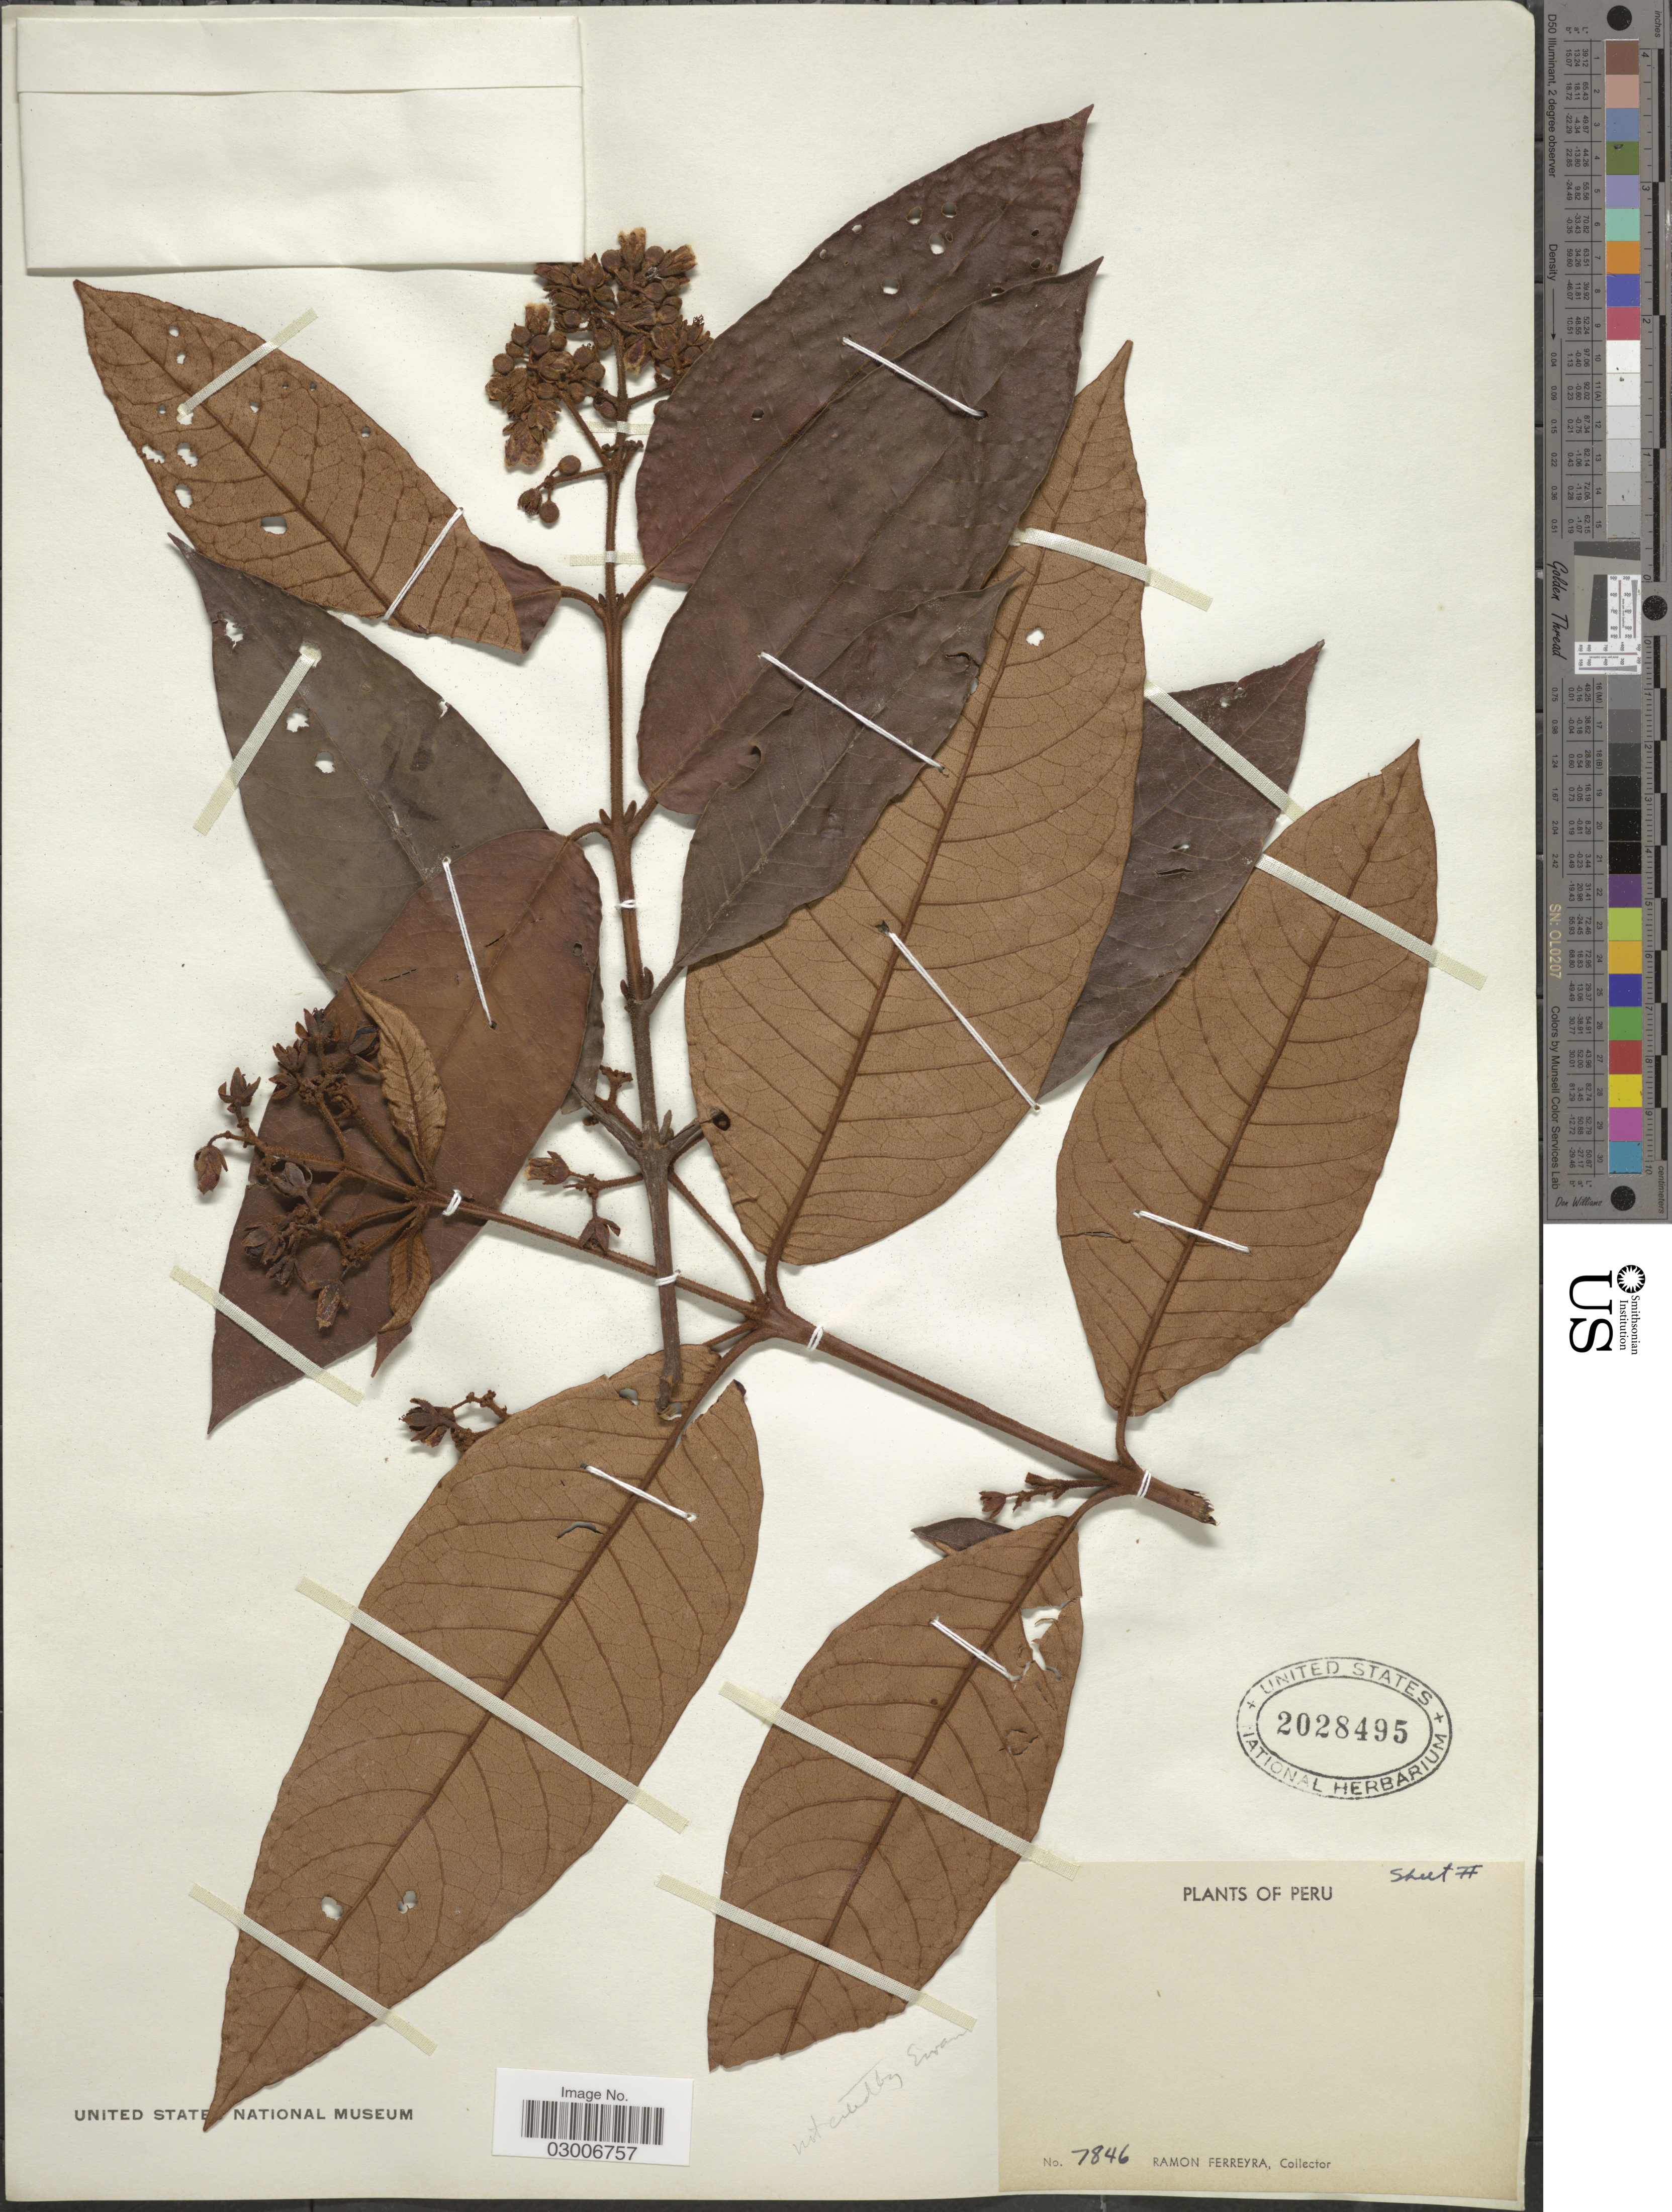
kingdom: Plantae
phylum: Tracheophyta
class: Magnoliopsida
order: Malpighiales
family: Hypericaceae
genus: Vismia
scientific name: Vismia lateriflora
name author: Ducke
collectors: R. A. Ferreyra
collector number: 7846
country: Peru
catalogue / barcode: US 2028495